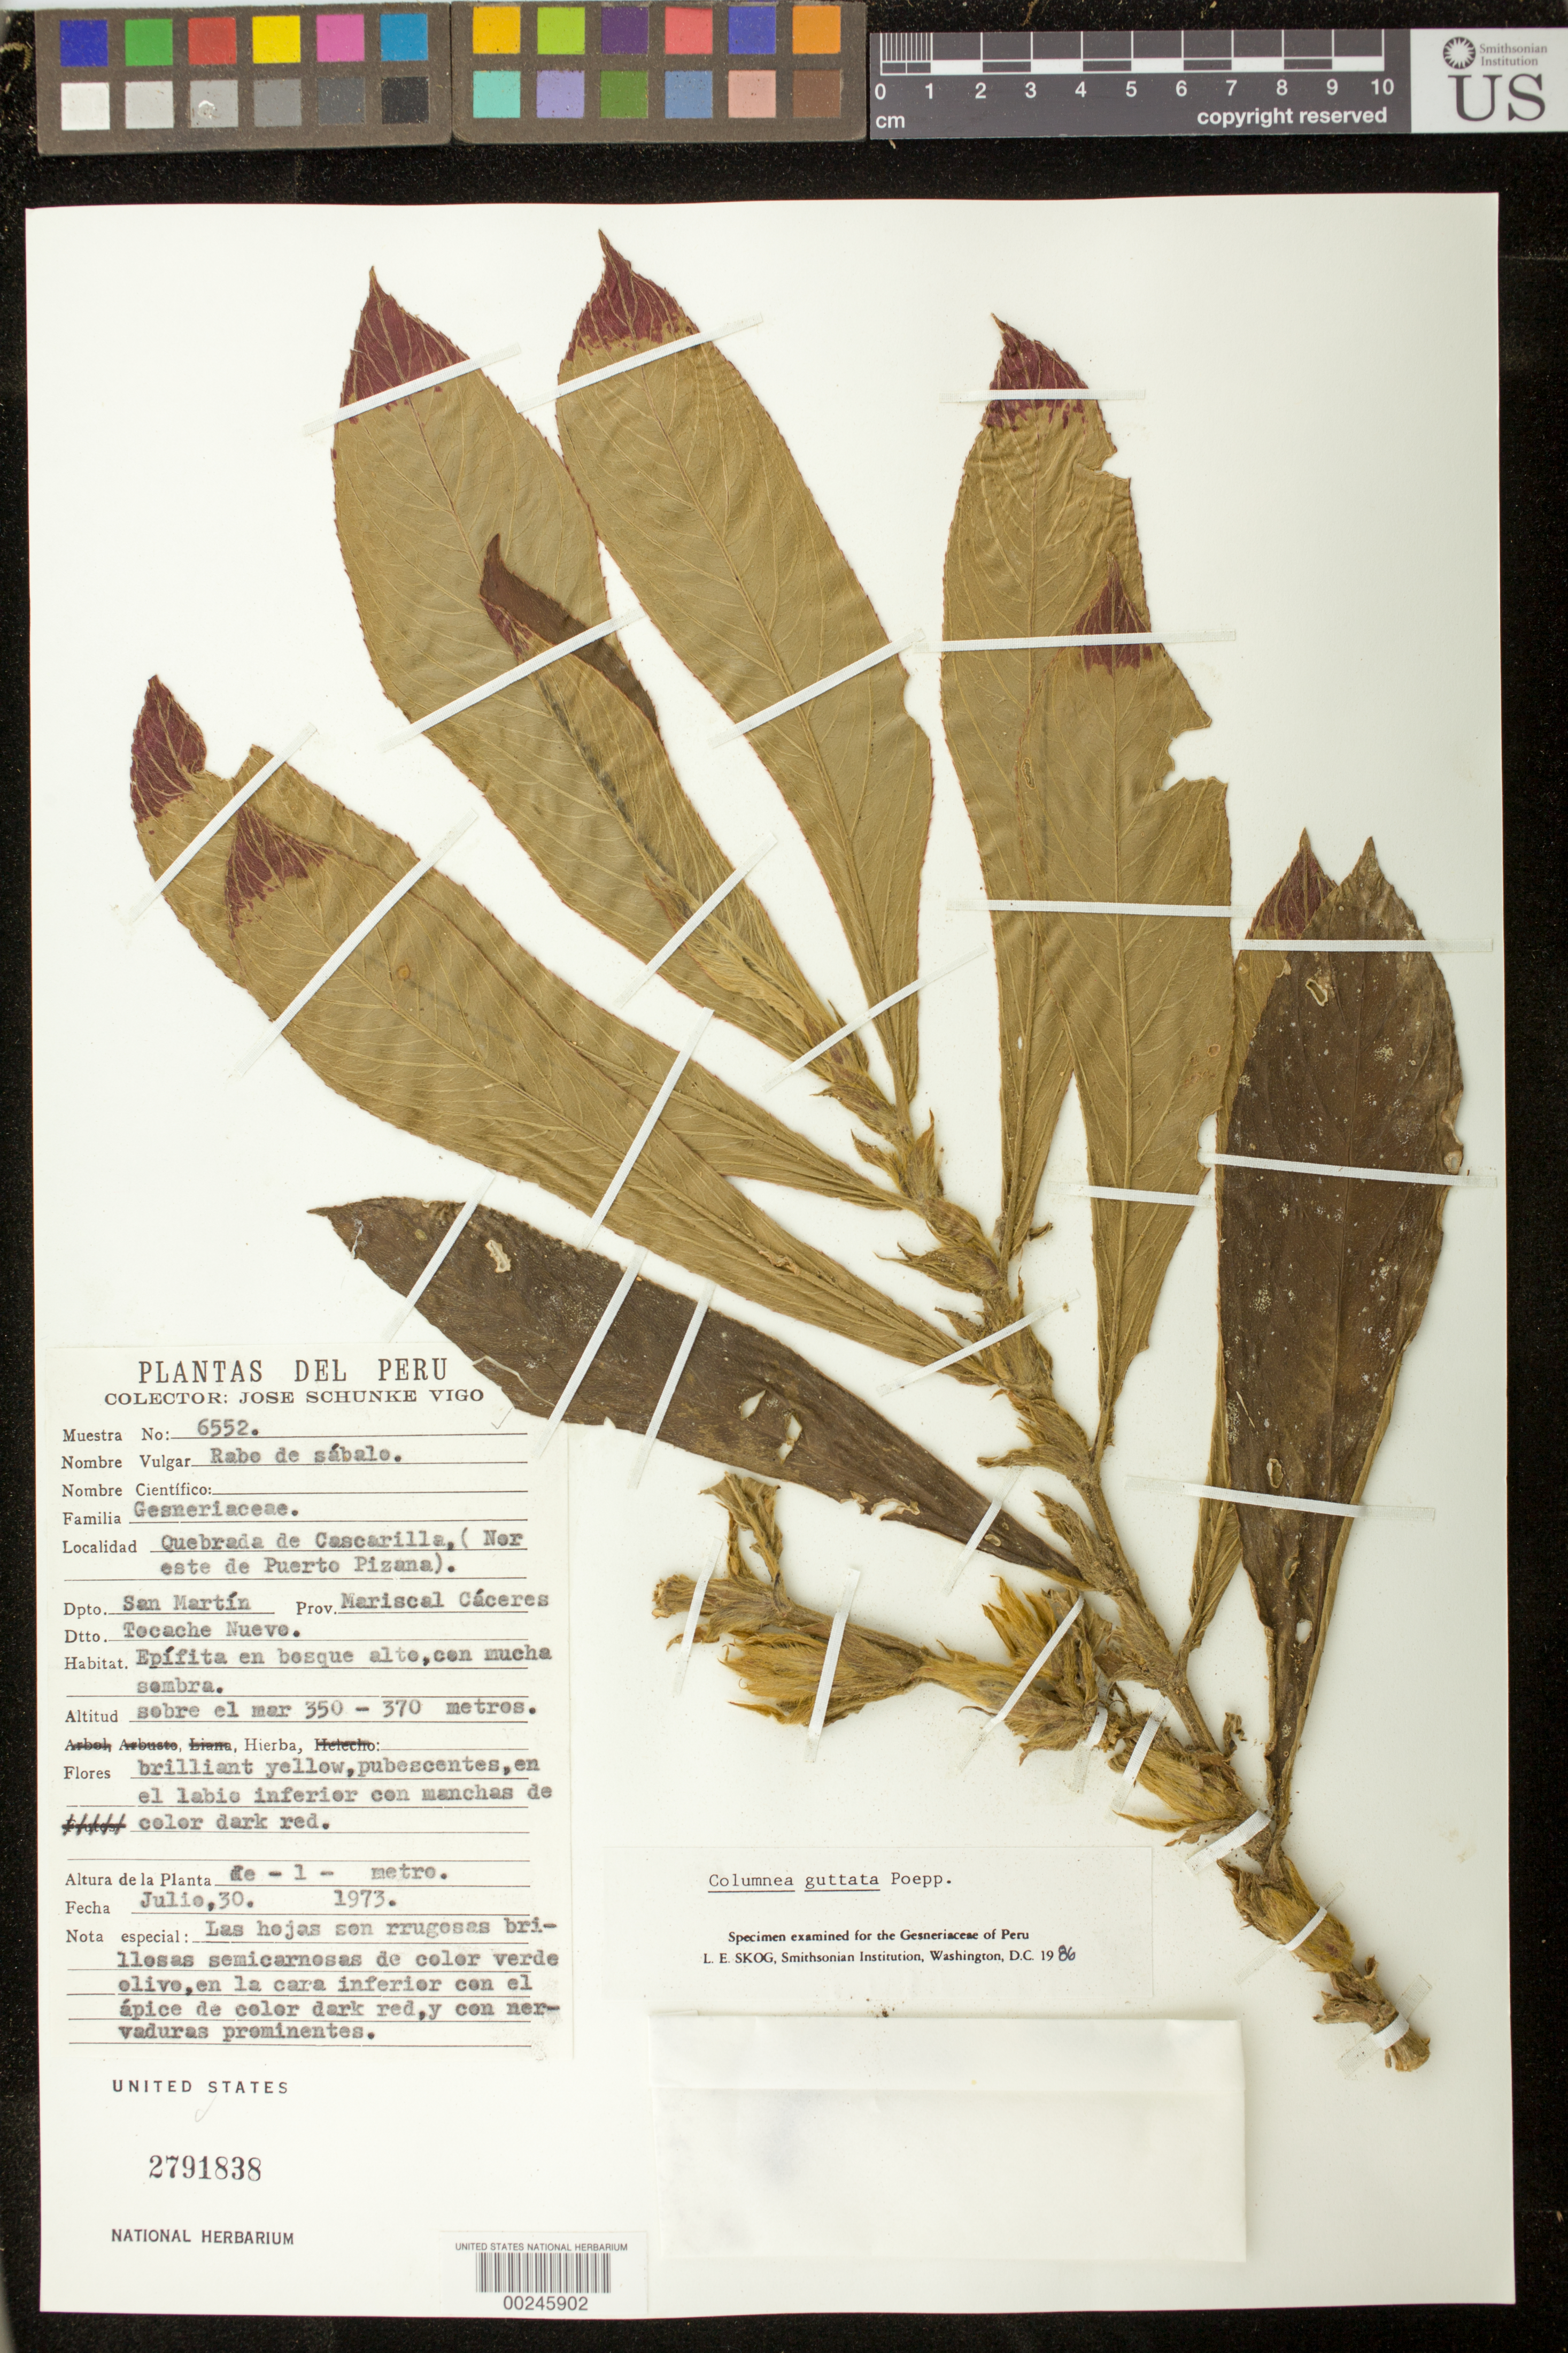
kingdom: Plantae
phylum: Tracheophyta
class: Magnoliopsida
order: Lamiales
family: Gesneriaceae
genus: Columnea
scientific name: Columnea guttata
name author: Poepp.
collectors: J. Schunke Vigo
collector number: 6552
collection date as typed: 30 Jul 1973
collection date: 1973-07-30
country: Peru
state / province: San Martín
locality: Prov. Mariscal Cáceres, Dtto. Tocache Nuevo, Quebrada de Cascarilla (N from Puerto Pizana)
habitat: Epiphyte in tall, shady forest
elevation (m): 350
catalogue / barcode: US 2791838